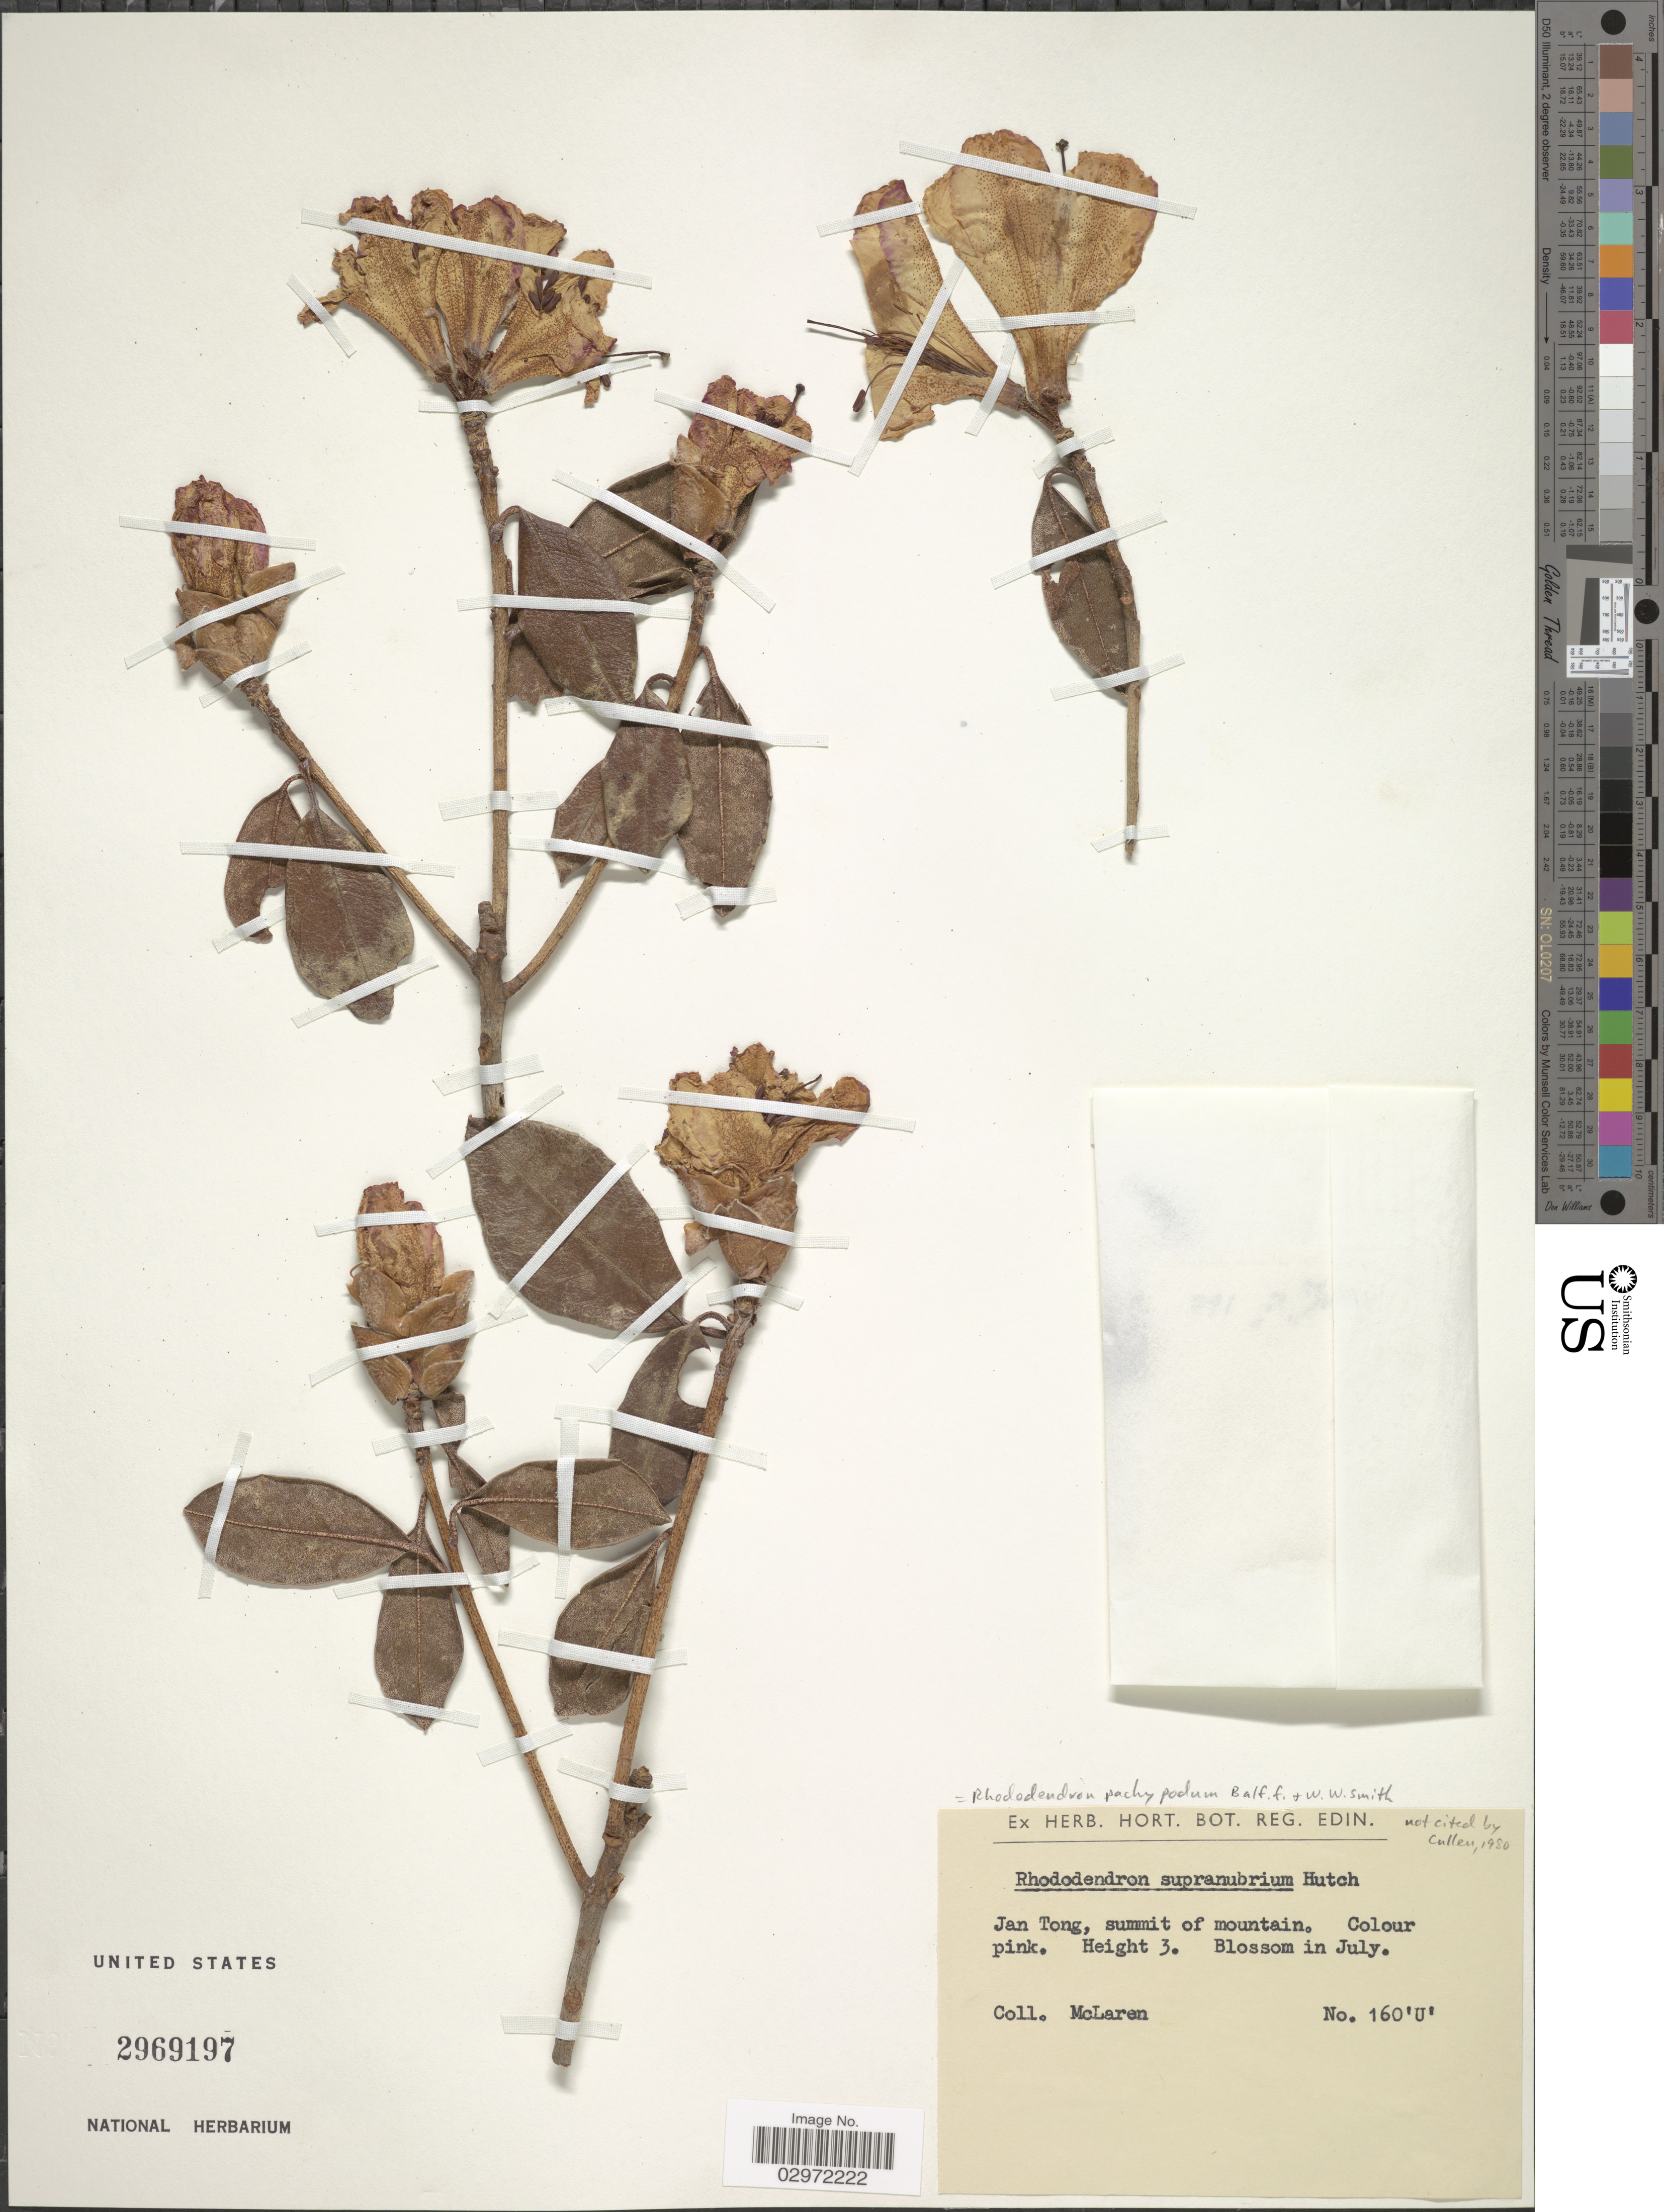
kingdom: Plantae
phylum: Tracheophyta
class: Magnoliopsida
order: Ericales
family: Ericaceae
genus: Rhododendron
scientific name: Rhododendron pachypodum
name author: Balf. f. & W.W. Sm.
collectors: McLaren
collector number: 160'U'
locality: Jan Tong, summit of mountain.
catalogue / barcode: US 2969197